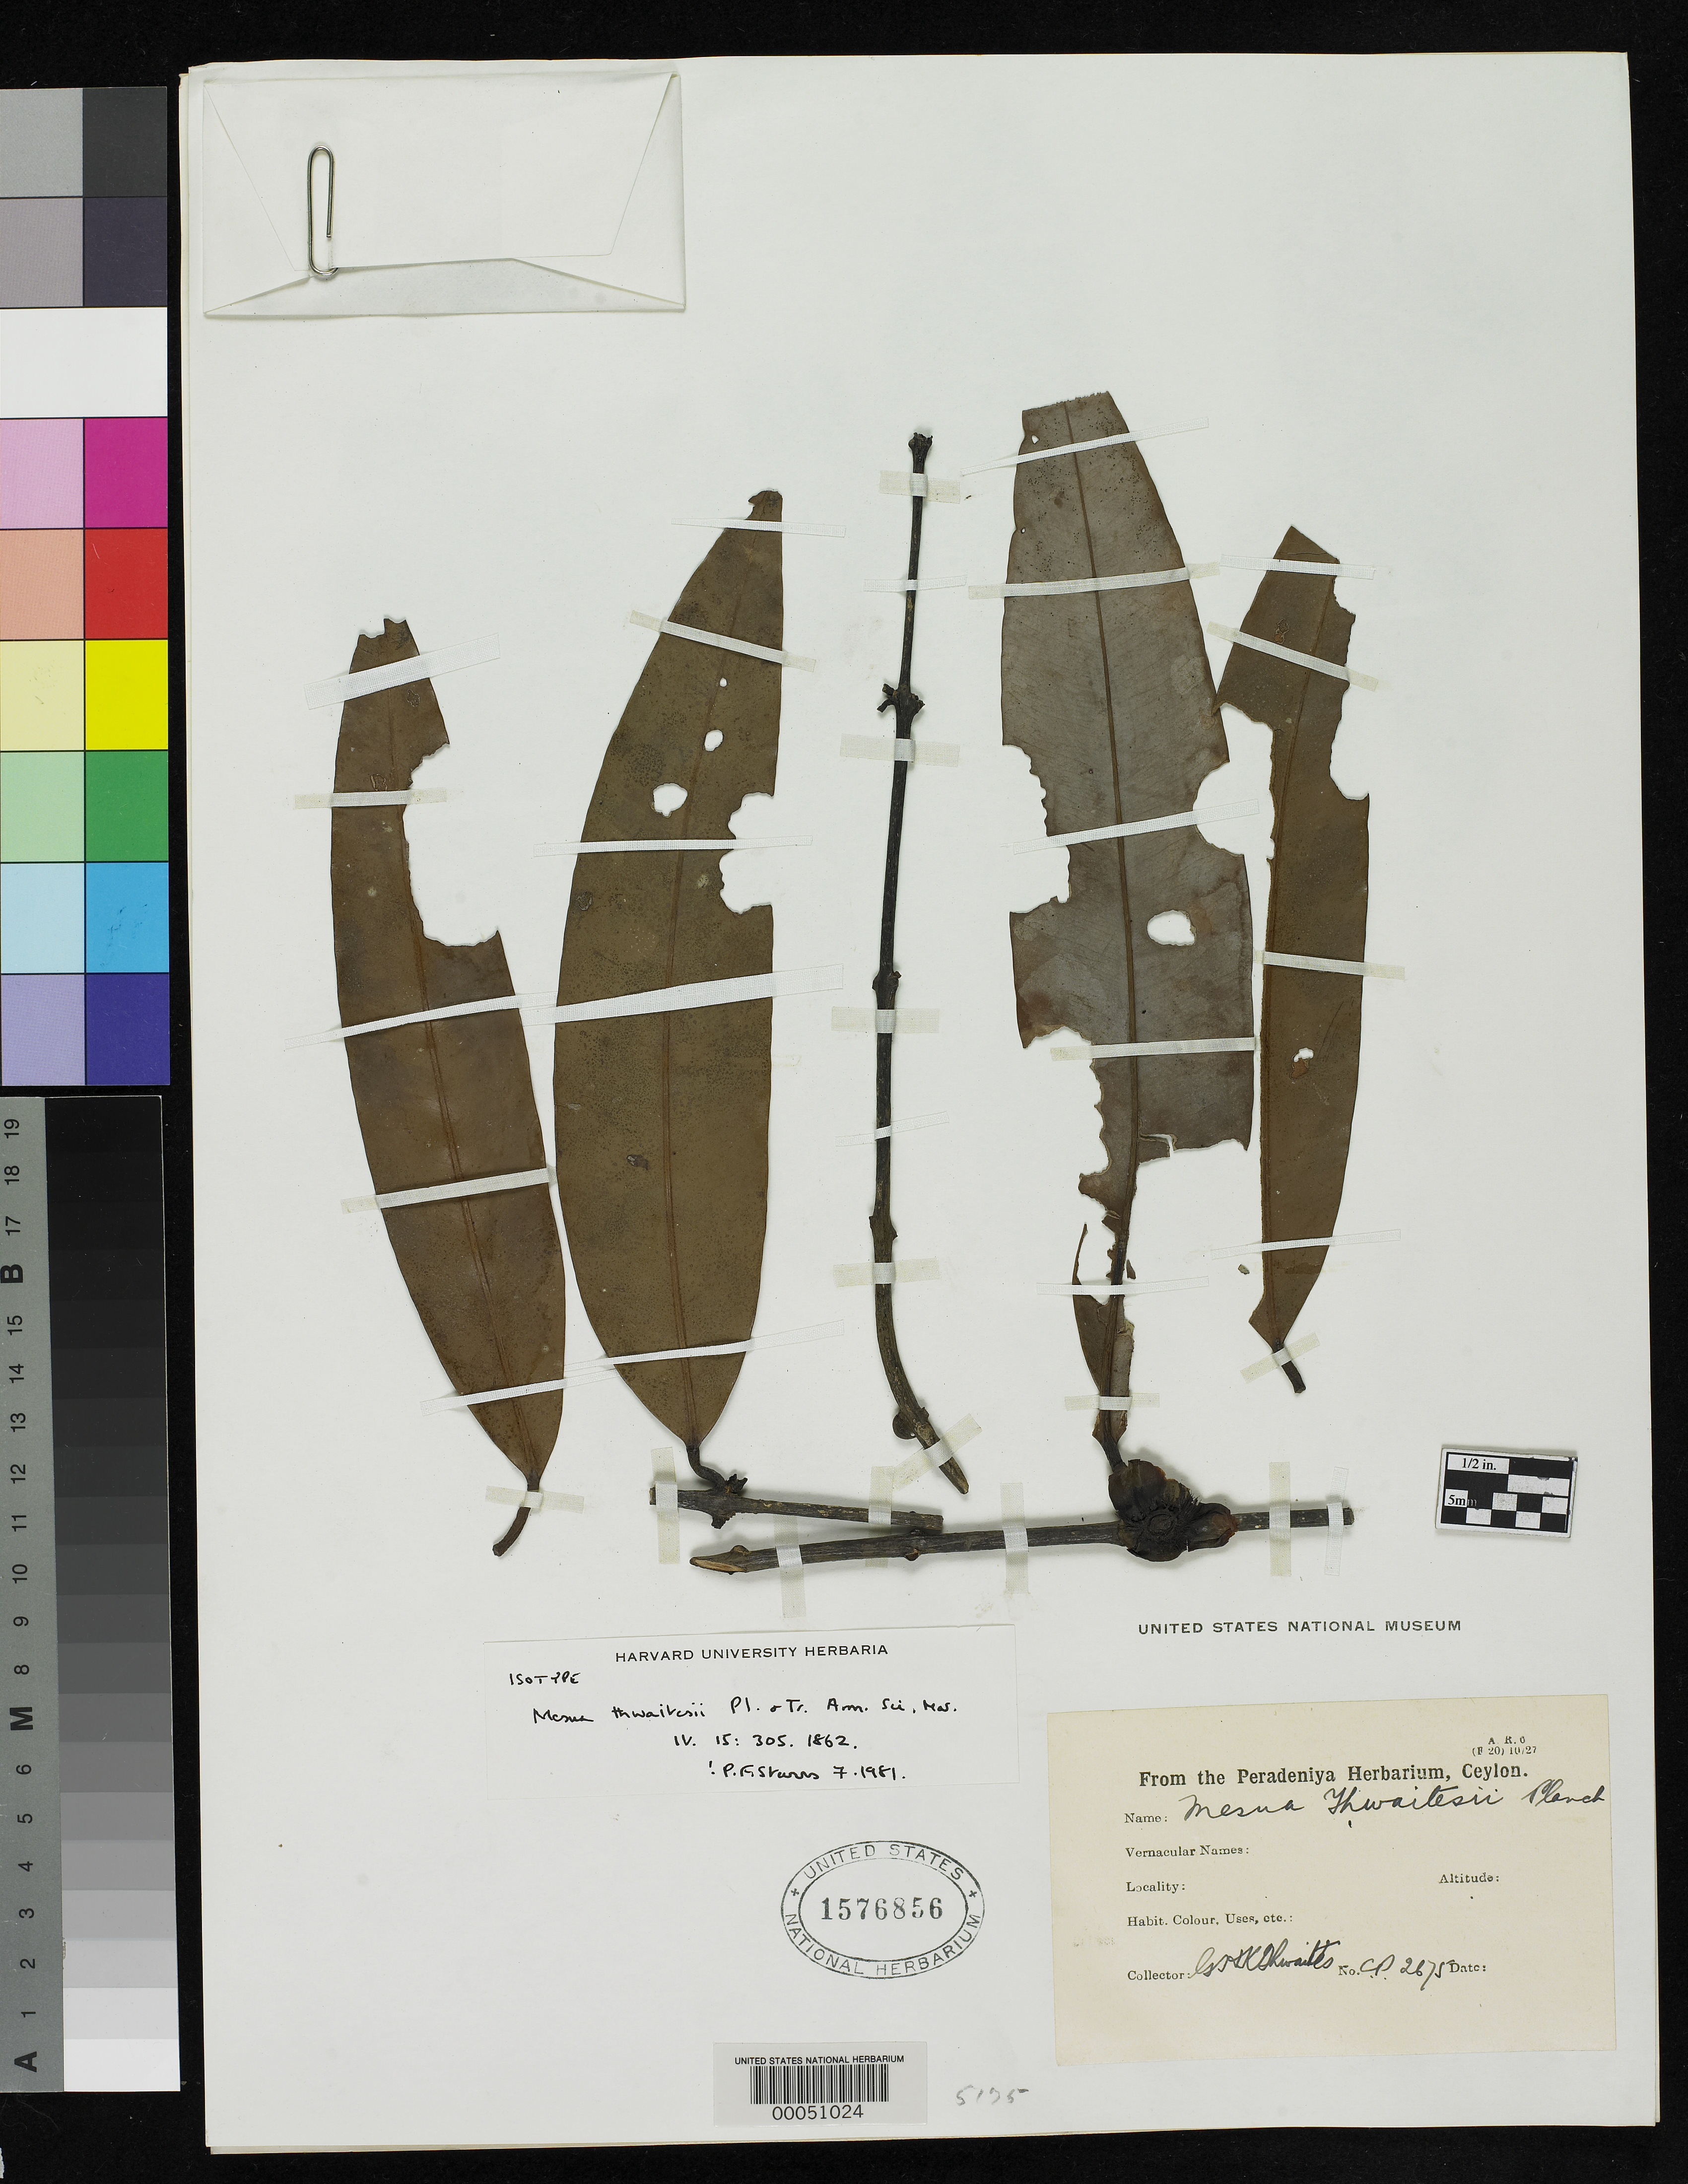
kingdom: Plantae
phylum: Tracheophyta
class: Magnoliopsida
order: Malpighiales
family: Calophyllaceae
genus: Mesua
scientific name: Mesua thwaitesii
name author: Planch. & Triana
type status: Isotype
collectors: G. H. K. Thwaites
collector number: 2675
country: Sri Lanka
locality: "Ceylon"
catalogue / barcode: US 597339